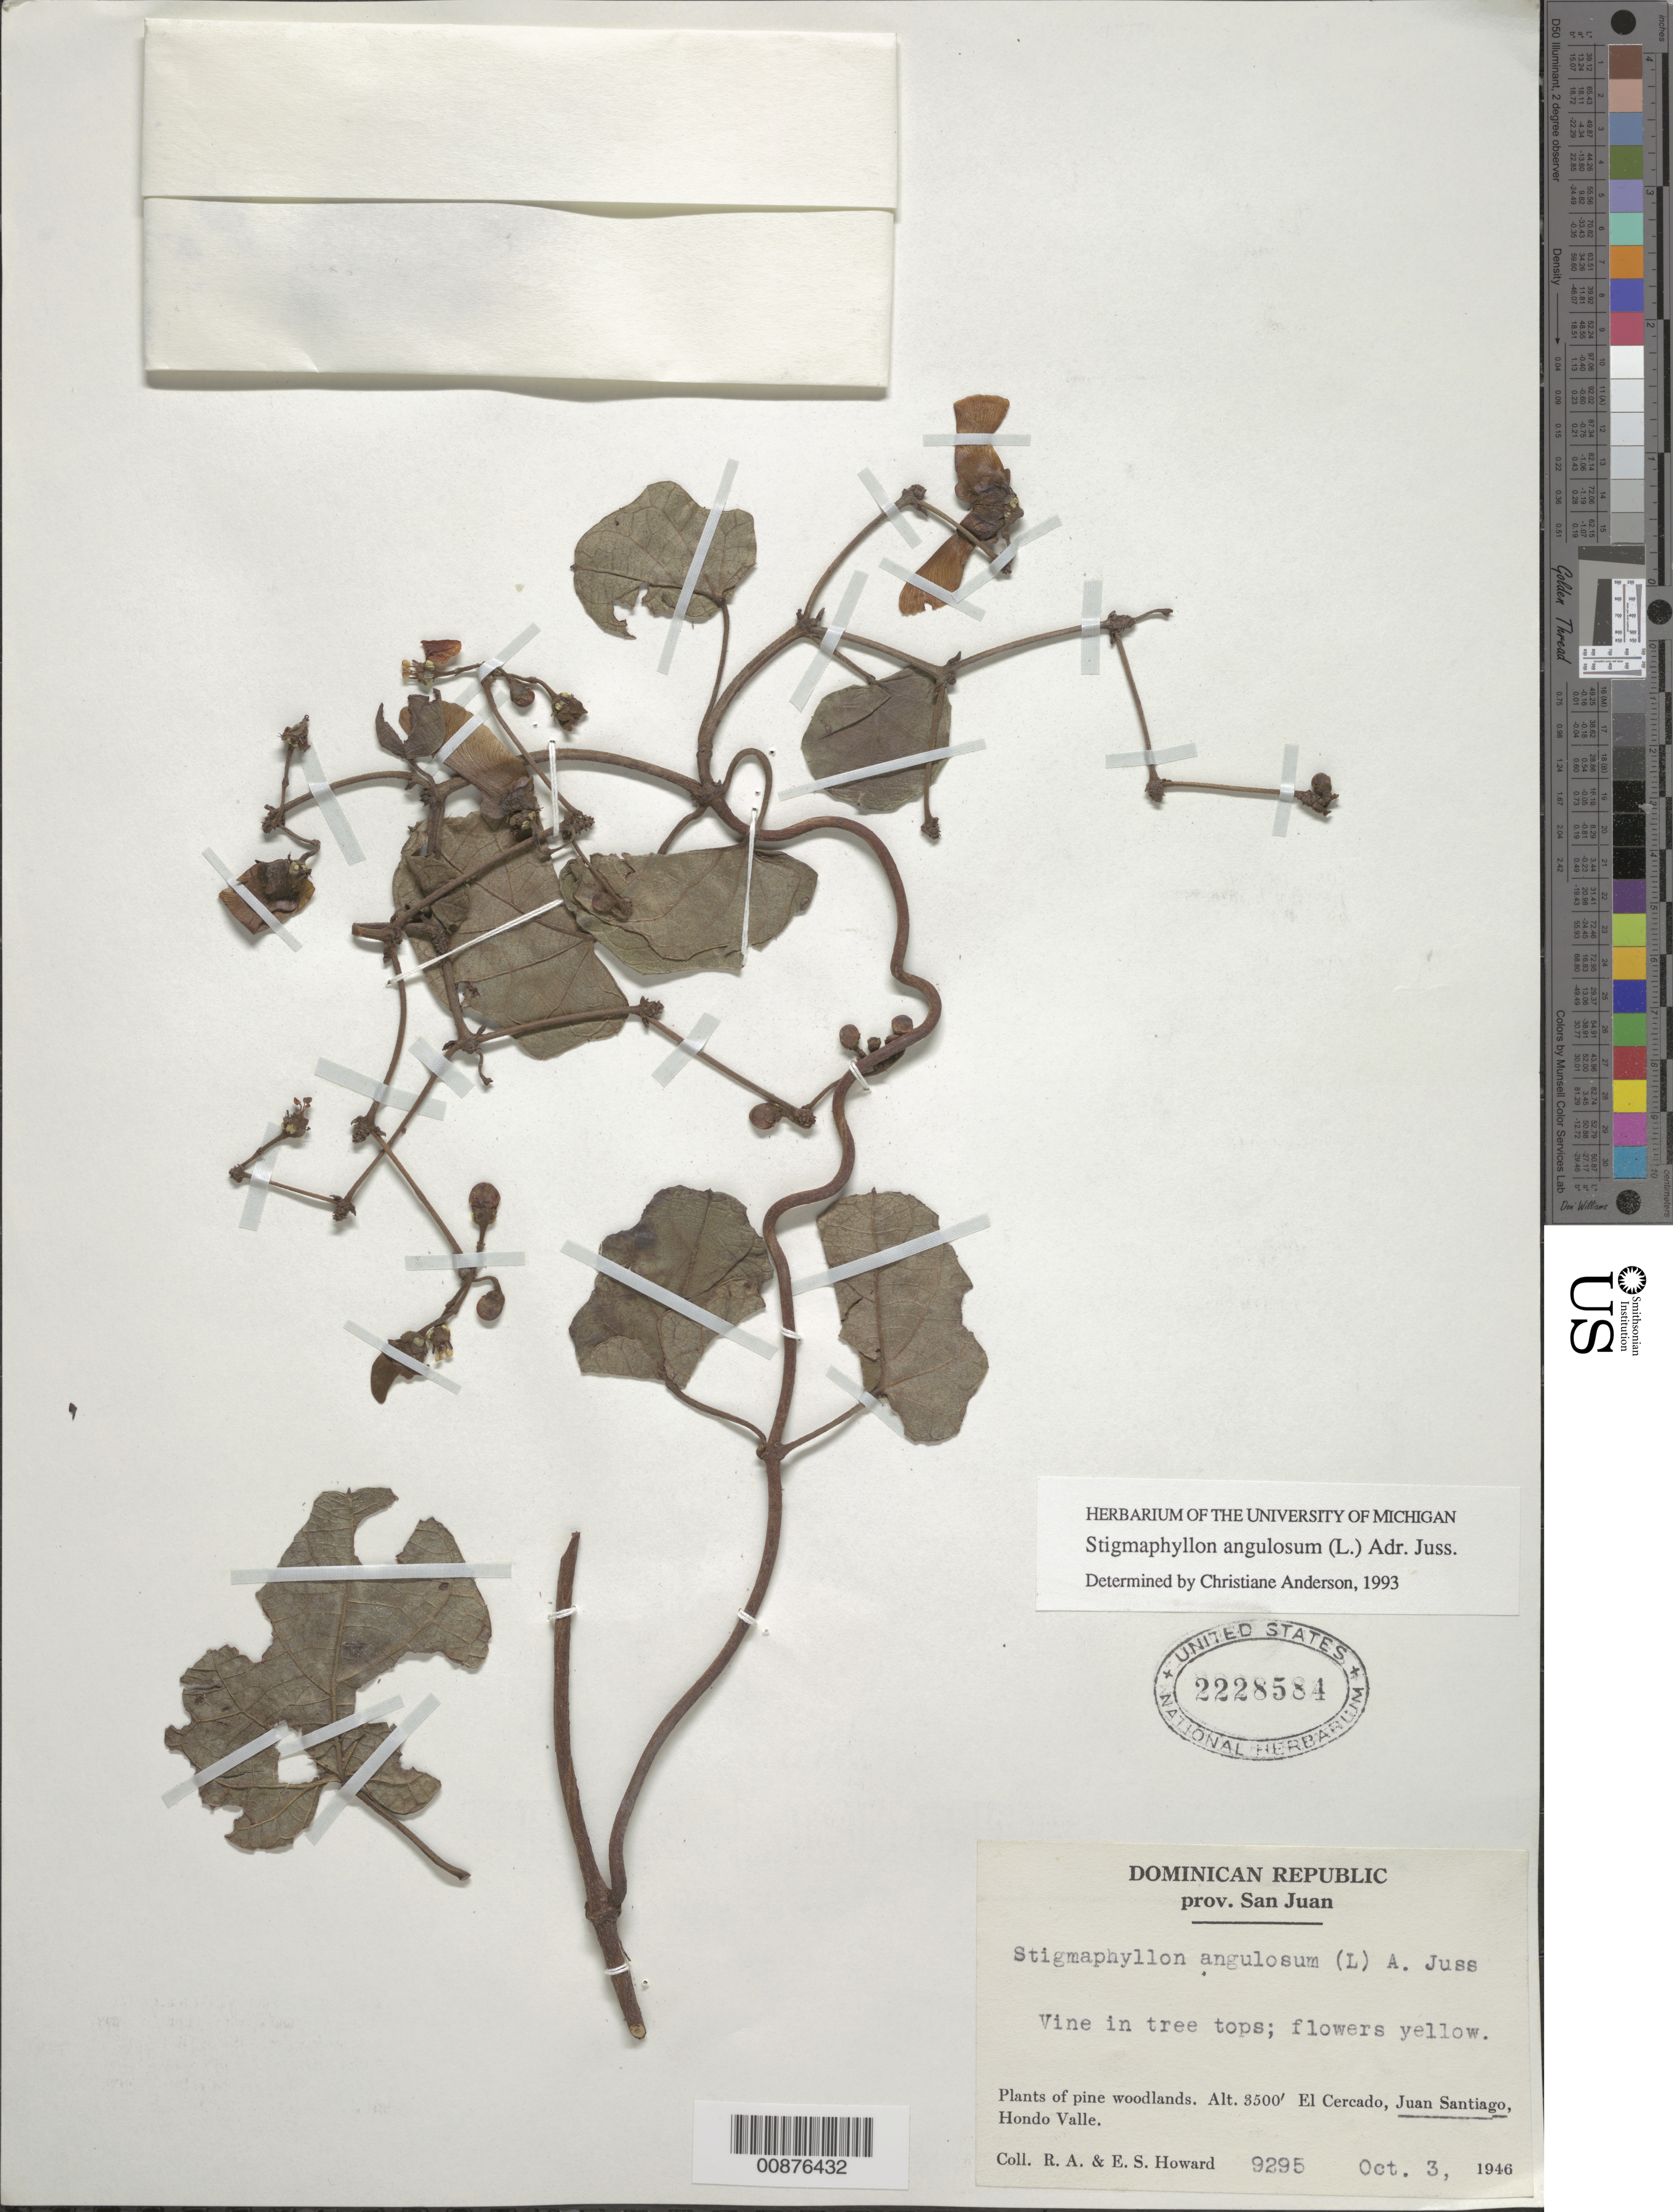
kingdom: Plantae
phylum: Tracheophyta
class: Magnoliopsida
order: Malpighiales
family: Malpighiaceae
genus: Stigmaphyllon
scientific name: Stigmaphyllon angulosum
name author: (L.) A. Juss.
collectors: R. A. Howard & E. S. Howard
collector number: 9295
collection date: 1946-10-03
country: Dominican Republic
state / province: San Juan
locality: El Cercado, Juan Santiago, Hondo Valle.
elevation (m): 1067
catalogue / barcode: US 2228584